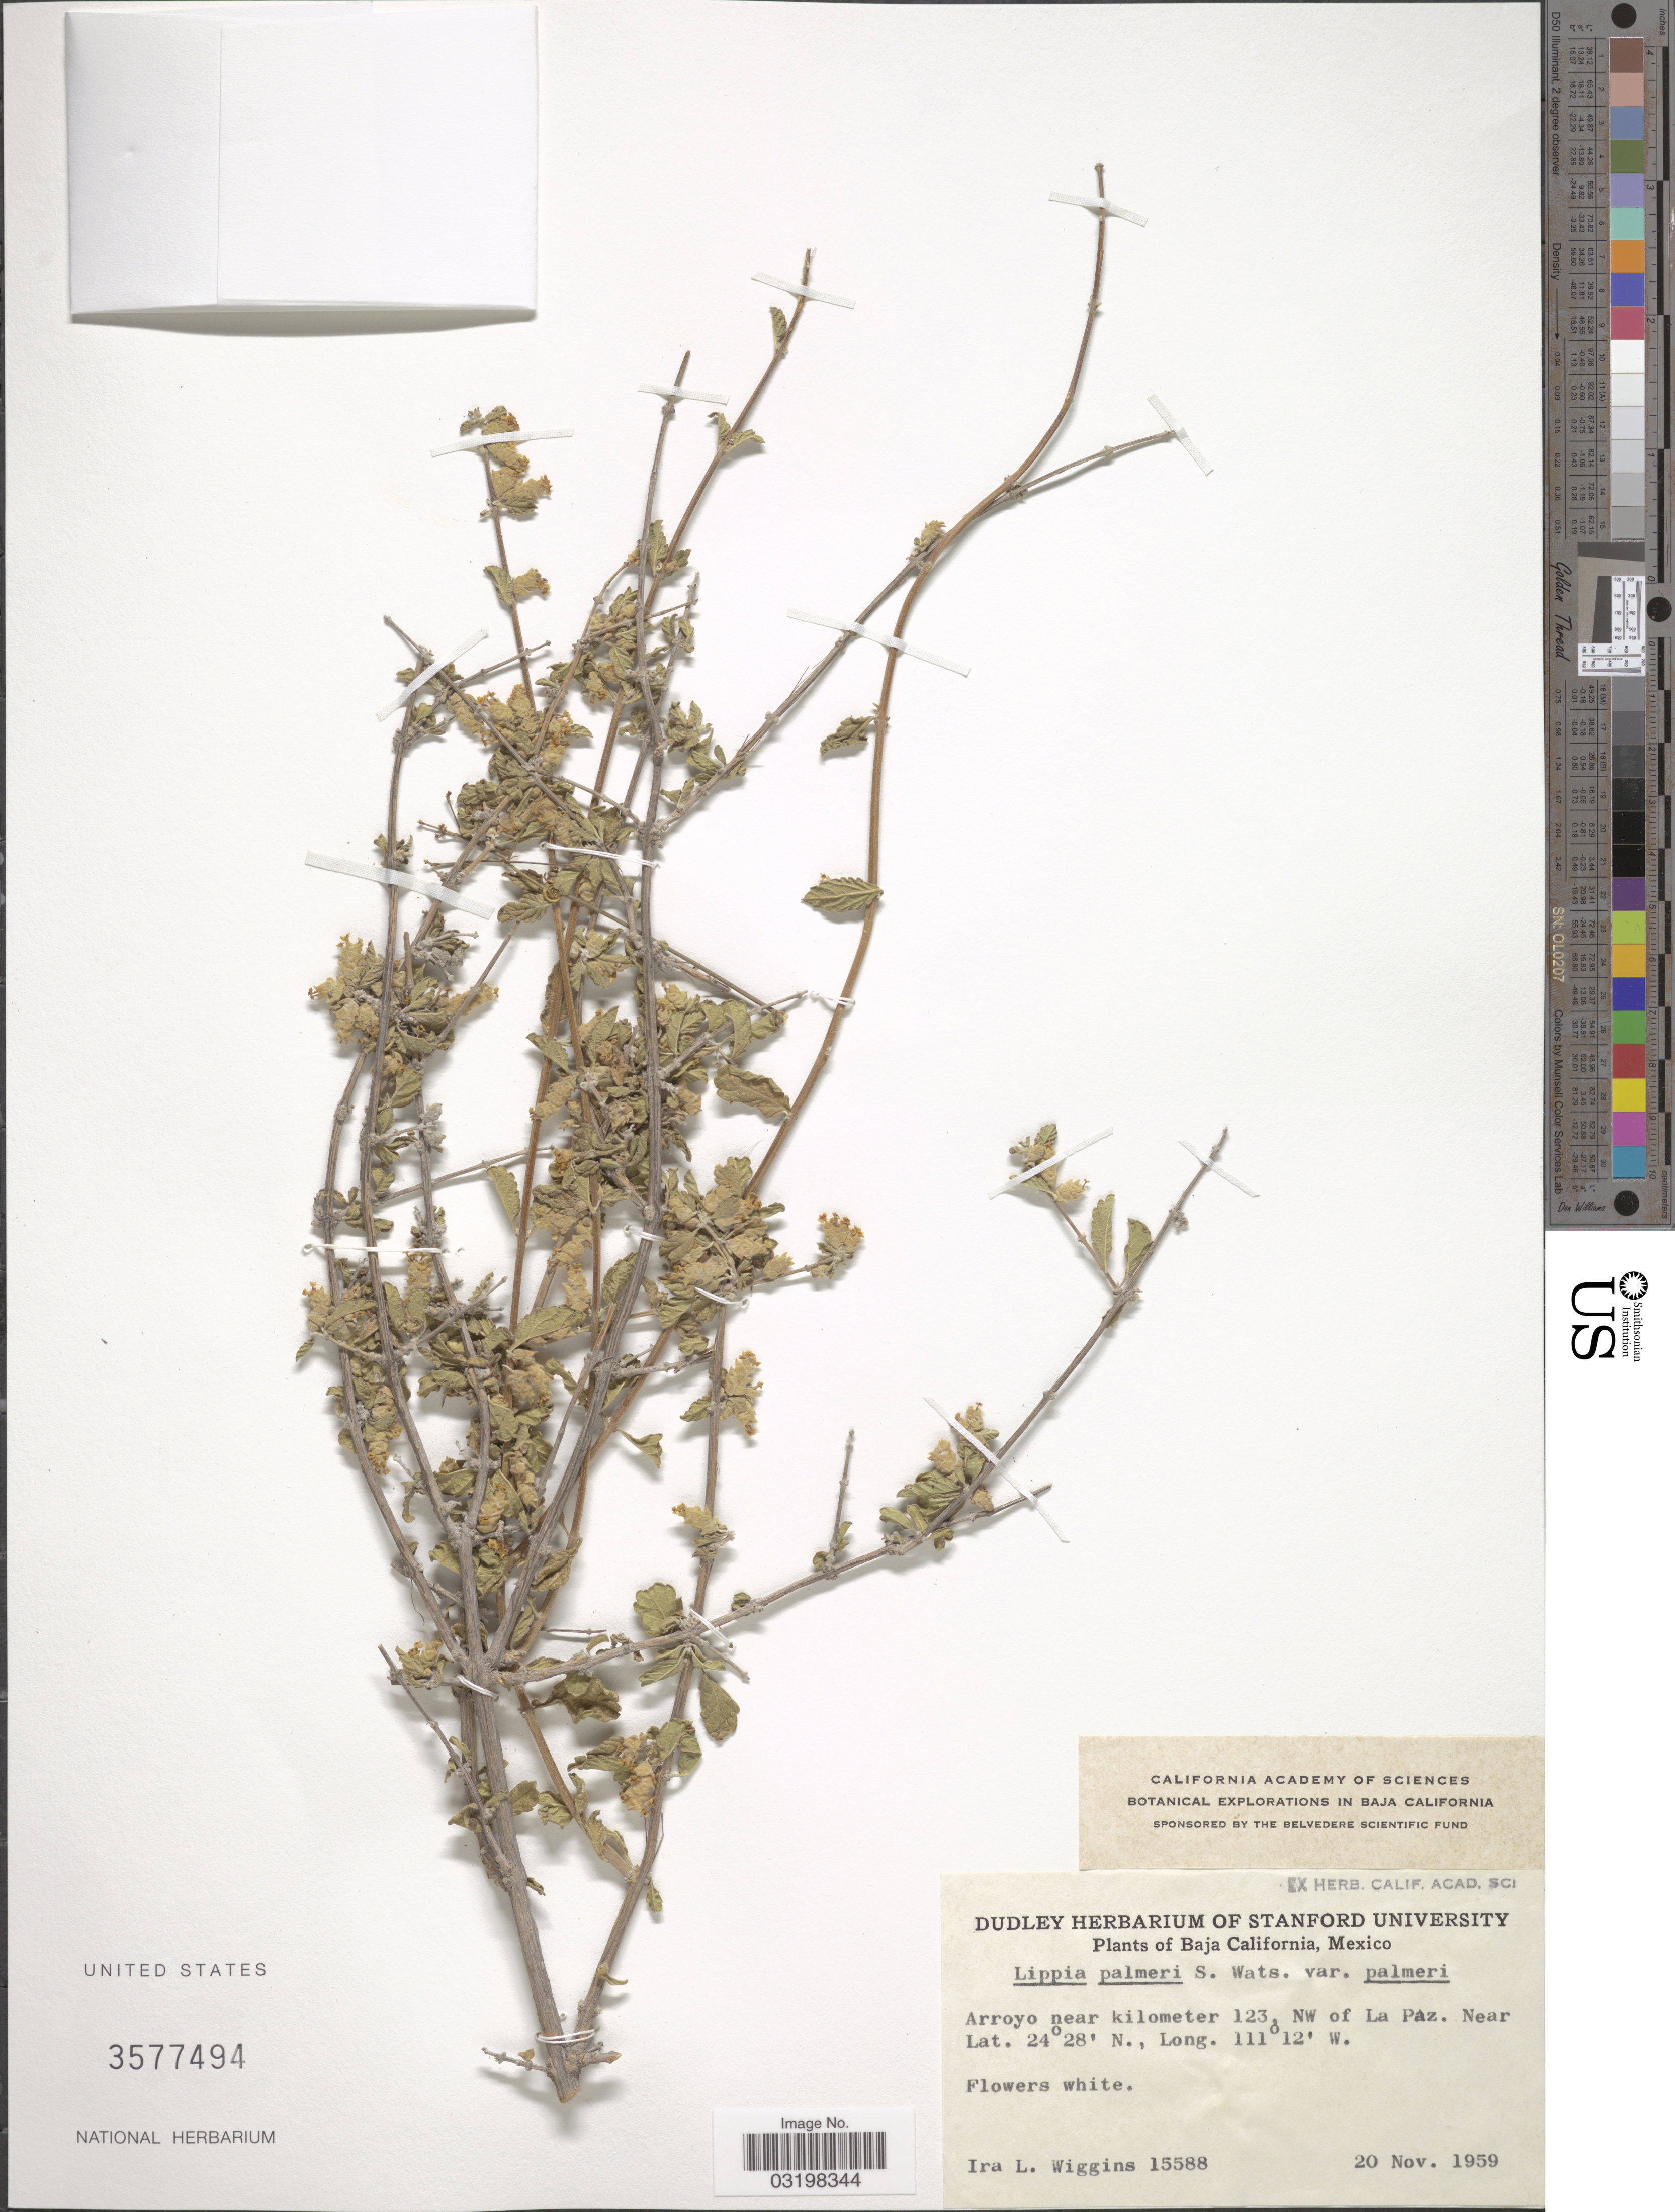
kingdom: Plantae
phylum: Tracheophyta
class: Magnoliopsida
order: Lamiales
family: Verbenaceae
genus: Lippia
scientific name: Lippia palmeri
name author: S. Watson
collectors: I. L. Wiggins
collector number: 15588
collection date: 1959-11-20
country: Mexico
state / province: Baja California Sur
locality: Arroyo near kilometer 123. NW of La Paz.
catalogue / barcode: US 3577494